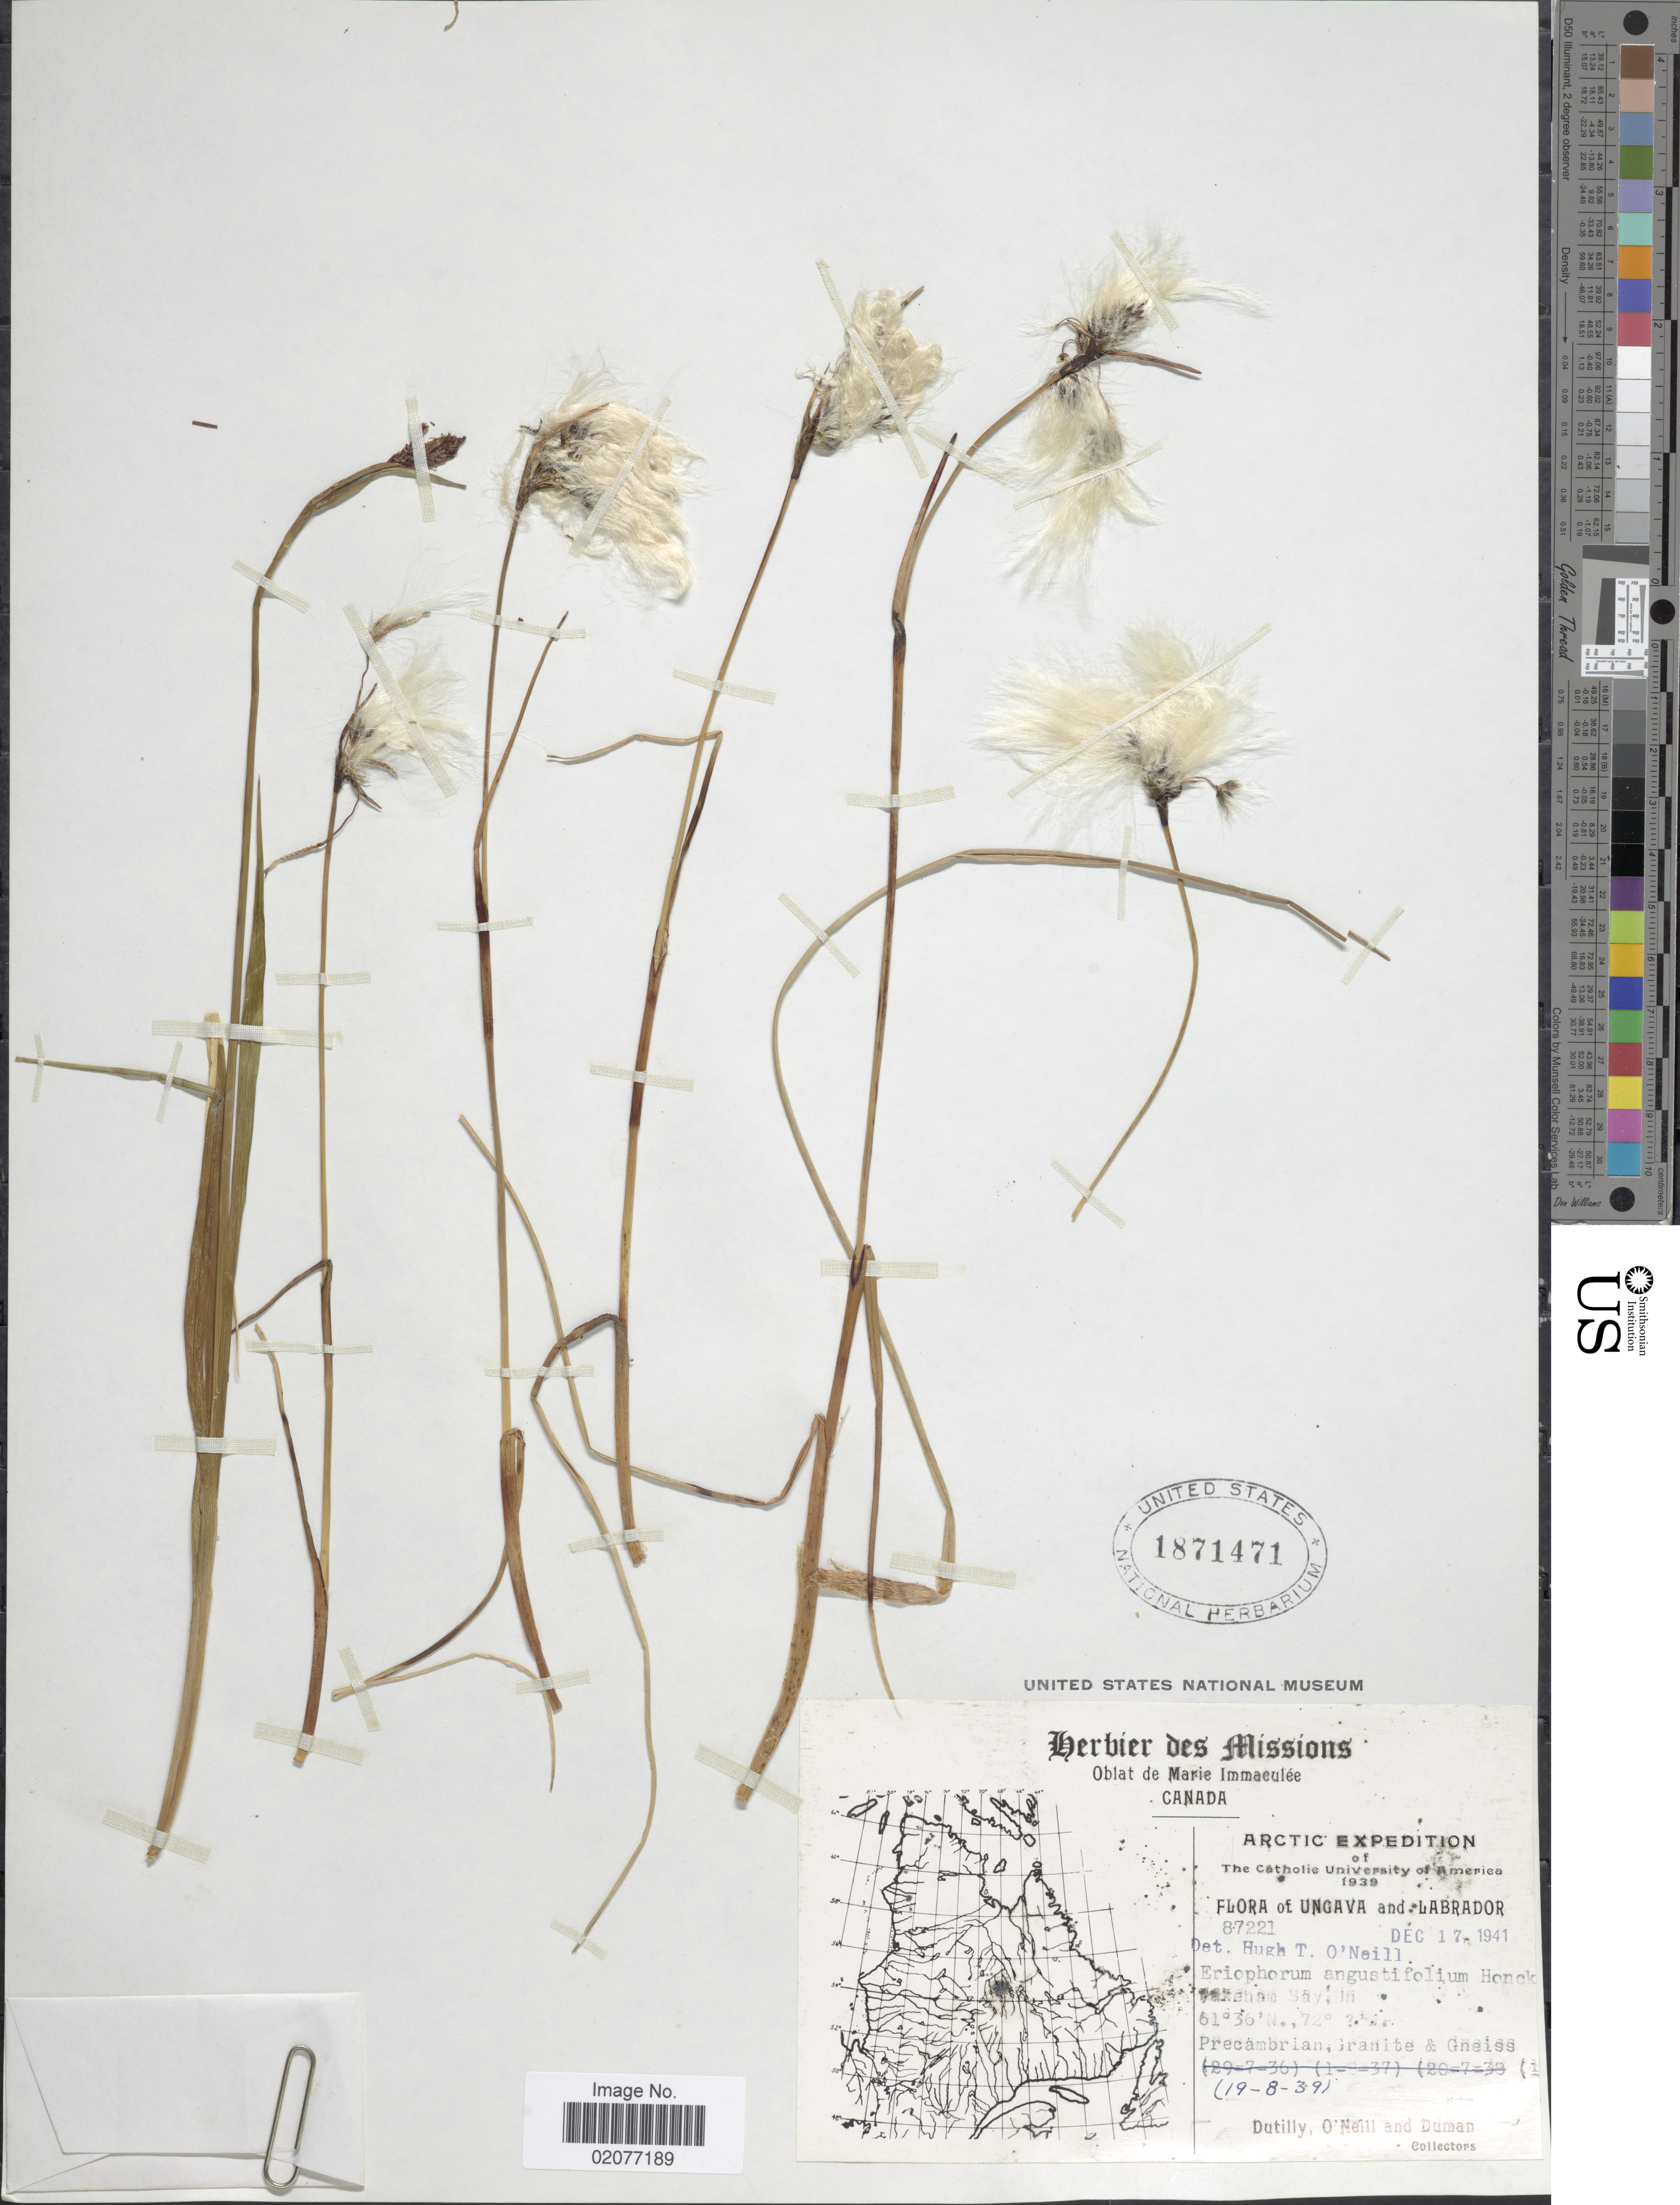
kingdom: Plantae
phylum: Tracheophyta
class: Liliopsida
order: Poales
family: Cyperaceae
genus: Eriophorum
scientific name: Eriophorum angustifolium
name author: Honck.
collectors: -. Dutilly, O' Neill & -. Duman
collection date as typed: Transcribed d/m/y: 19/8/39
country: Canada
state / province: Newfoundland and Labrador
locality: Ungava and Labrador. Precambrian, iranite & Gneiss.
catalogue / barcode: US 1871471